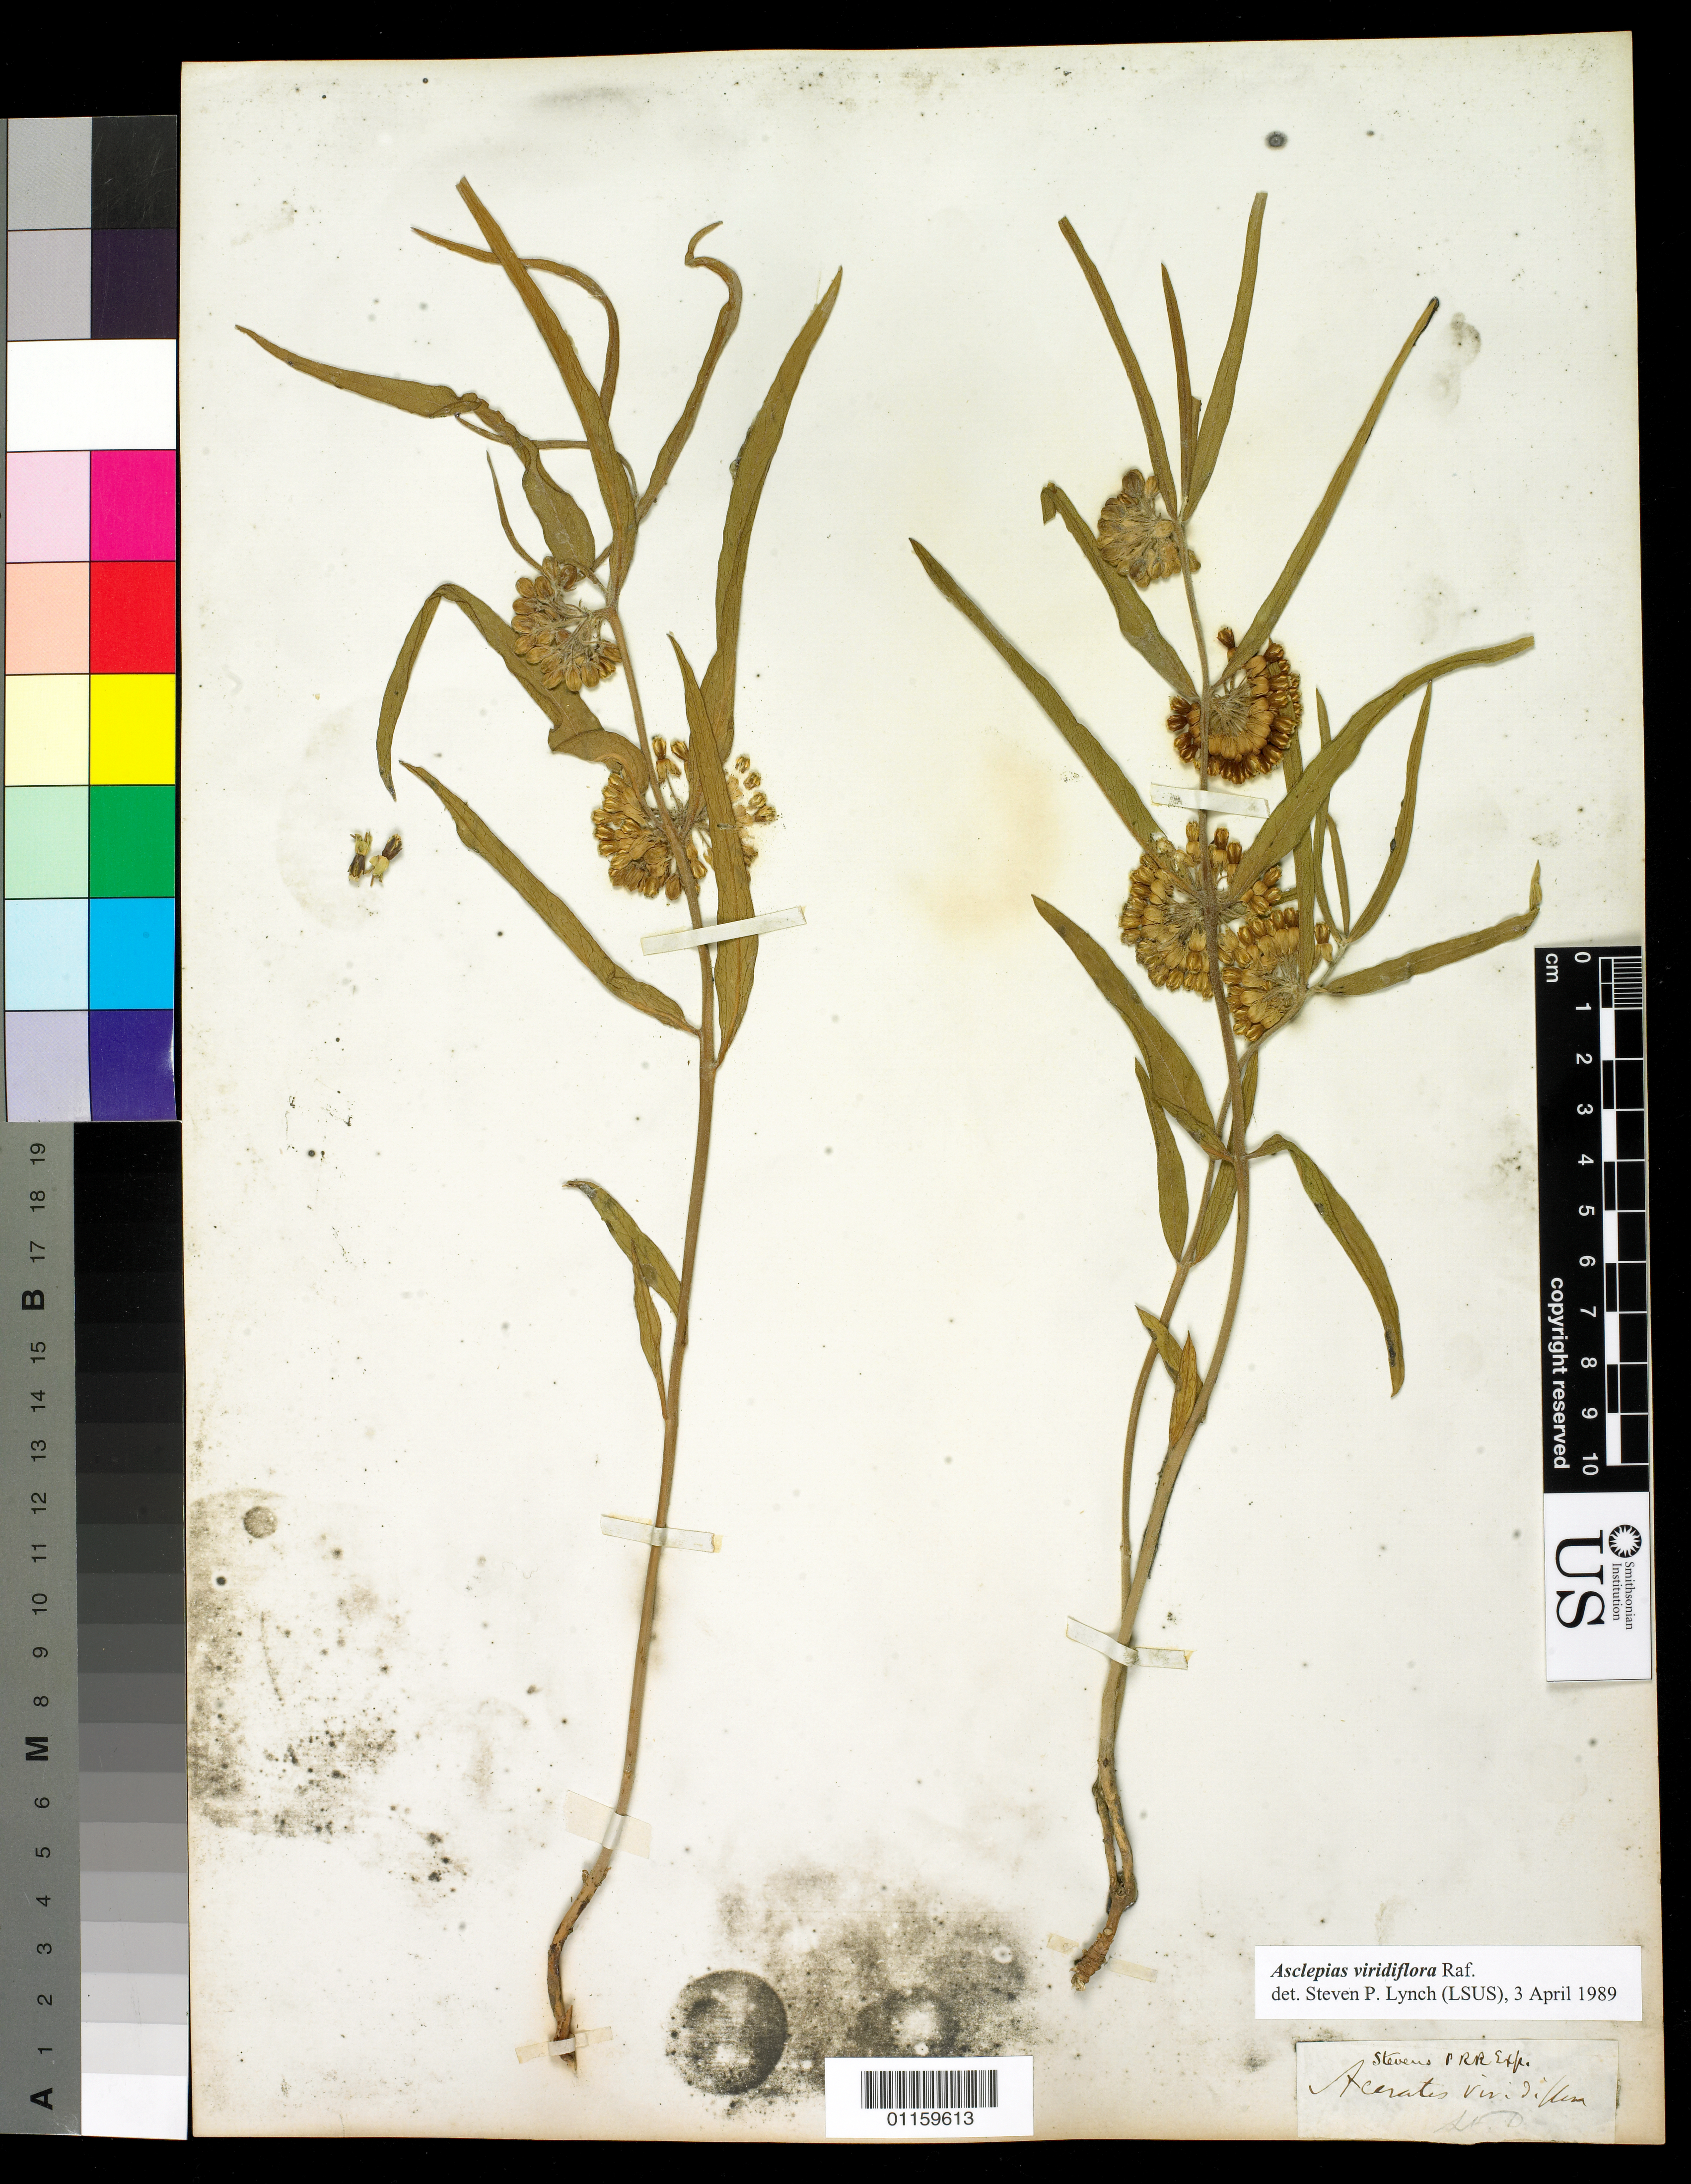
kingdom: Plantae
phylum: Tracheophyta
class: Magnoliopsida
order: Gentianales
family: Apocynaceae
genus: Asclepias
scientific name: Asclepias viridiflora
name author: Raf.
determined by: Lynch, S.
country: United States